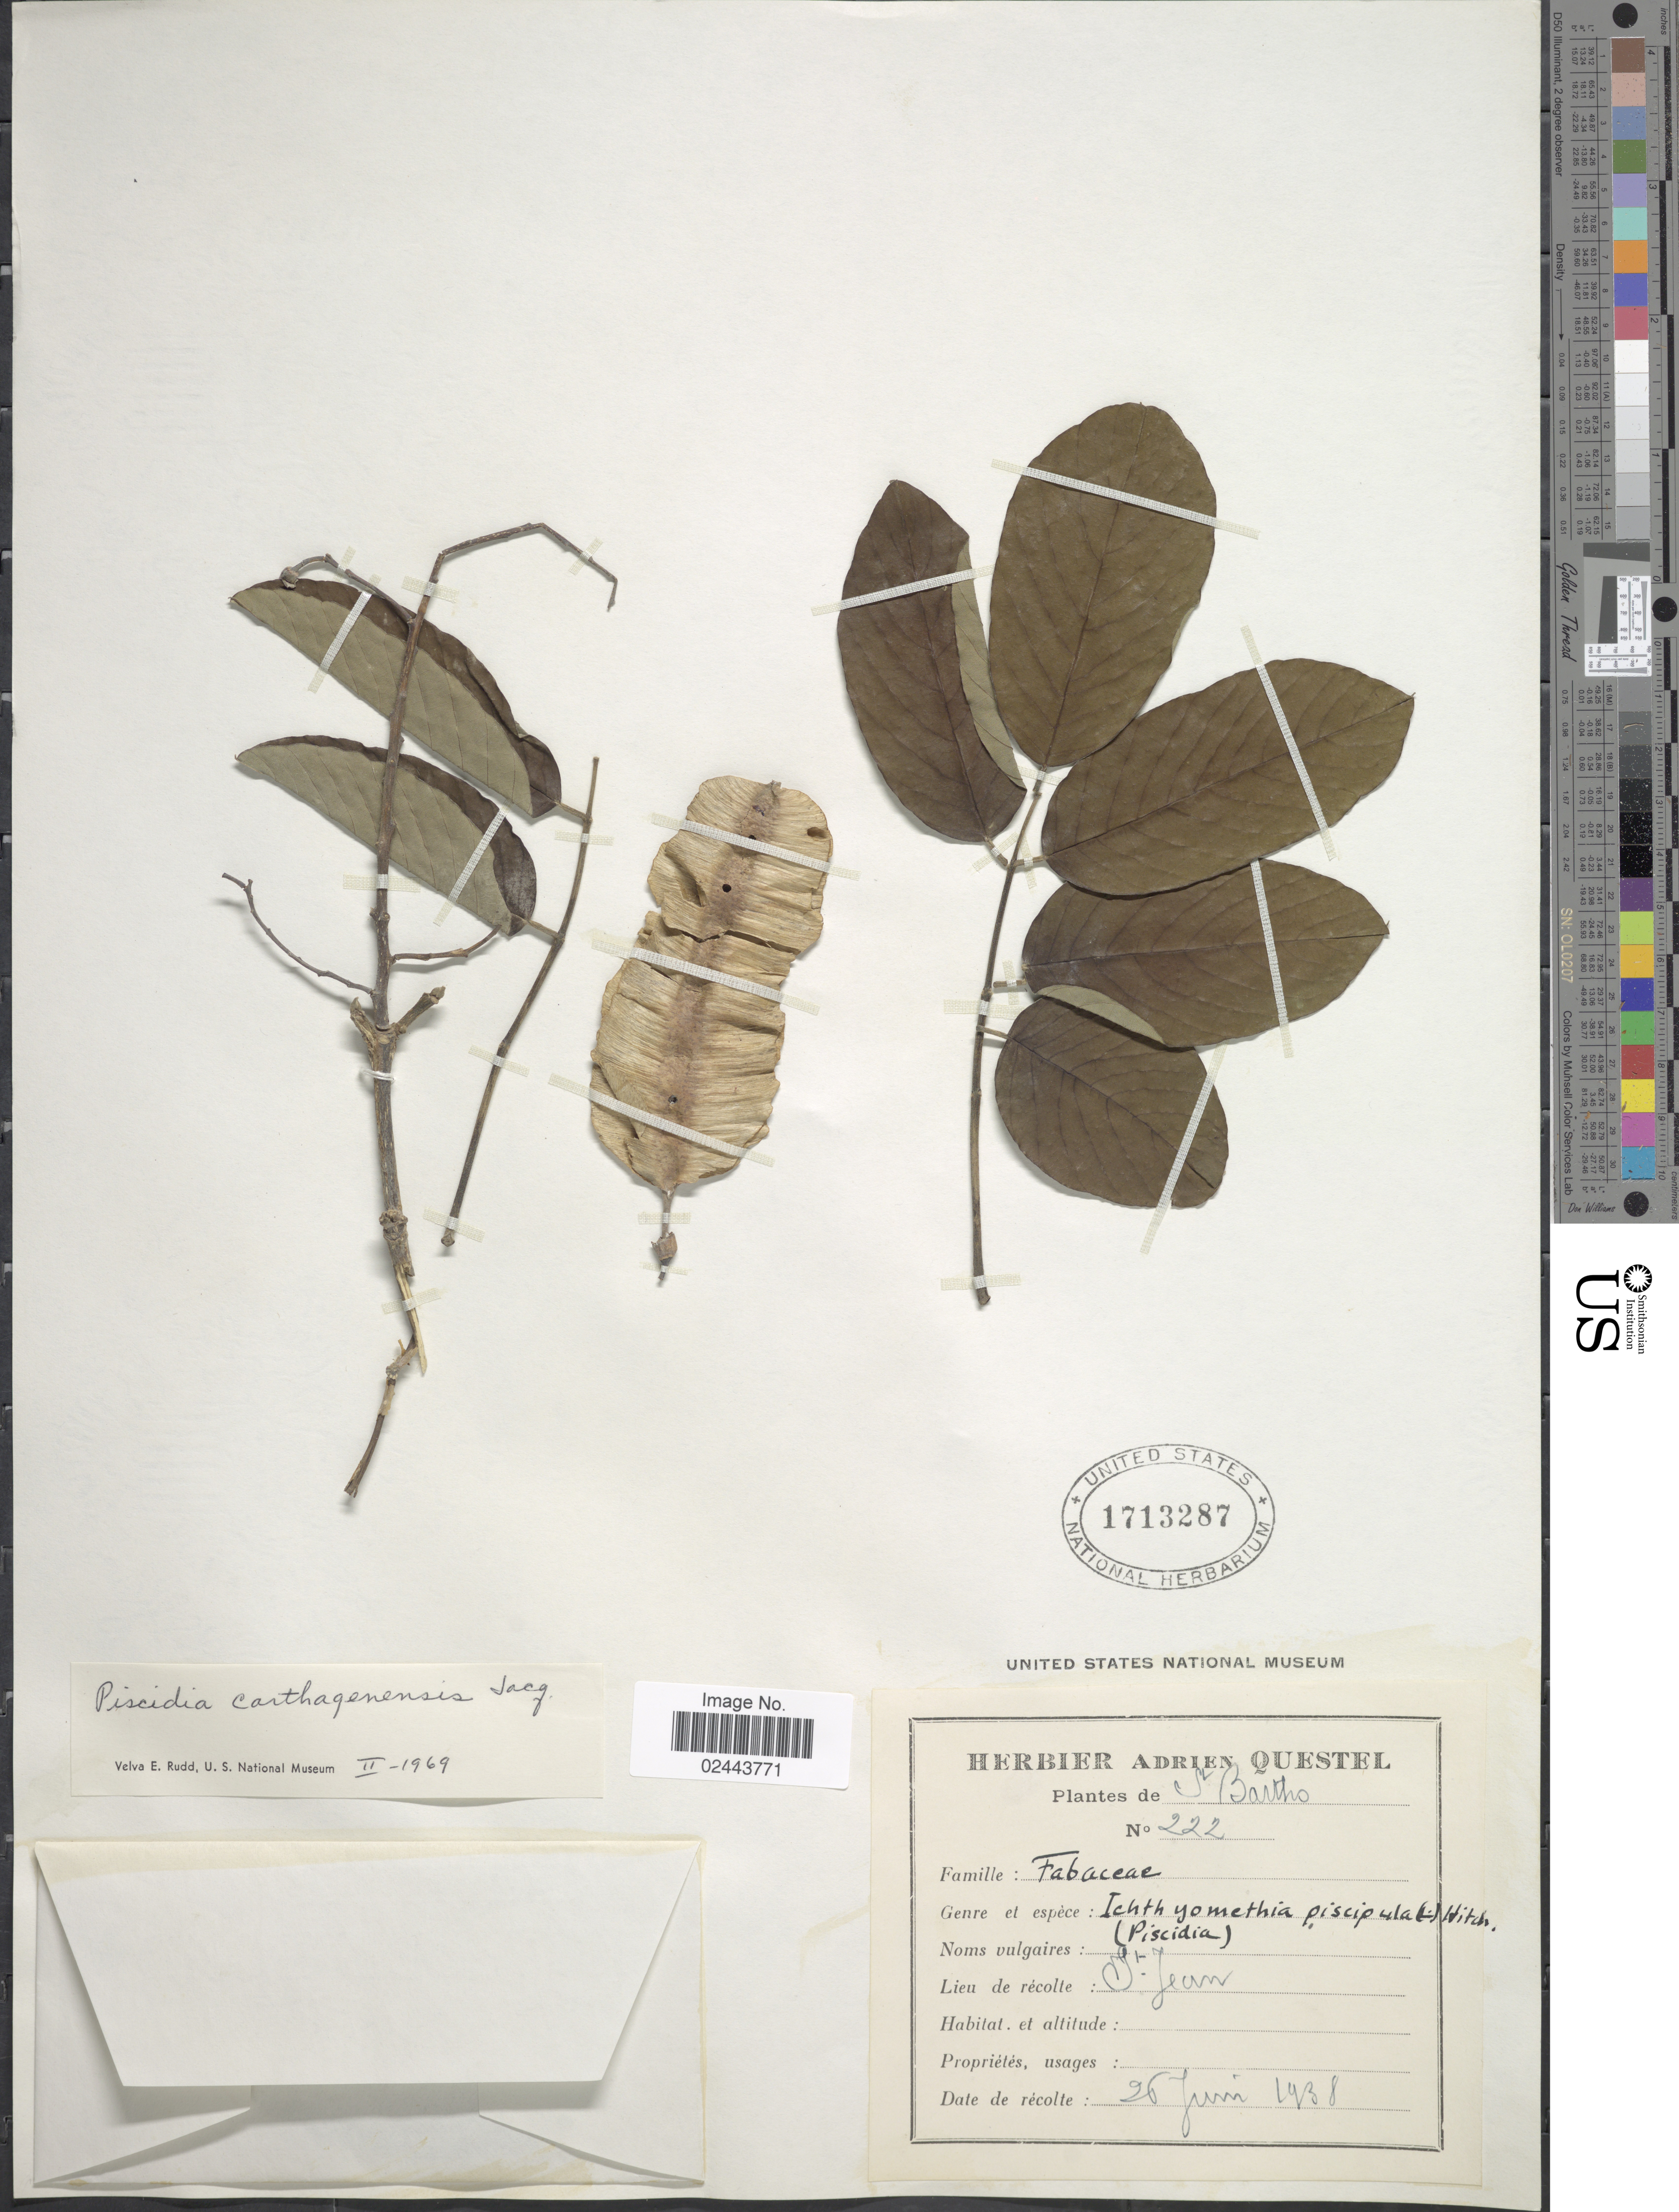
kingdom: Plantae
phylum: Tracheophyta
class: Magnoliopsida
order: Fabales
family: Fabaceae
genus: Piscidia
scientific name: Piscidia carthagenensis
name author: Jacq.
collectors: A. Questel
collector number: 222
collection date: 1938-06-26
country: Saint Barthélemy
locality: St. Barths, St. Jean.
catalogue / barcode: US 1713287